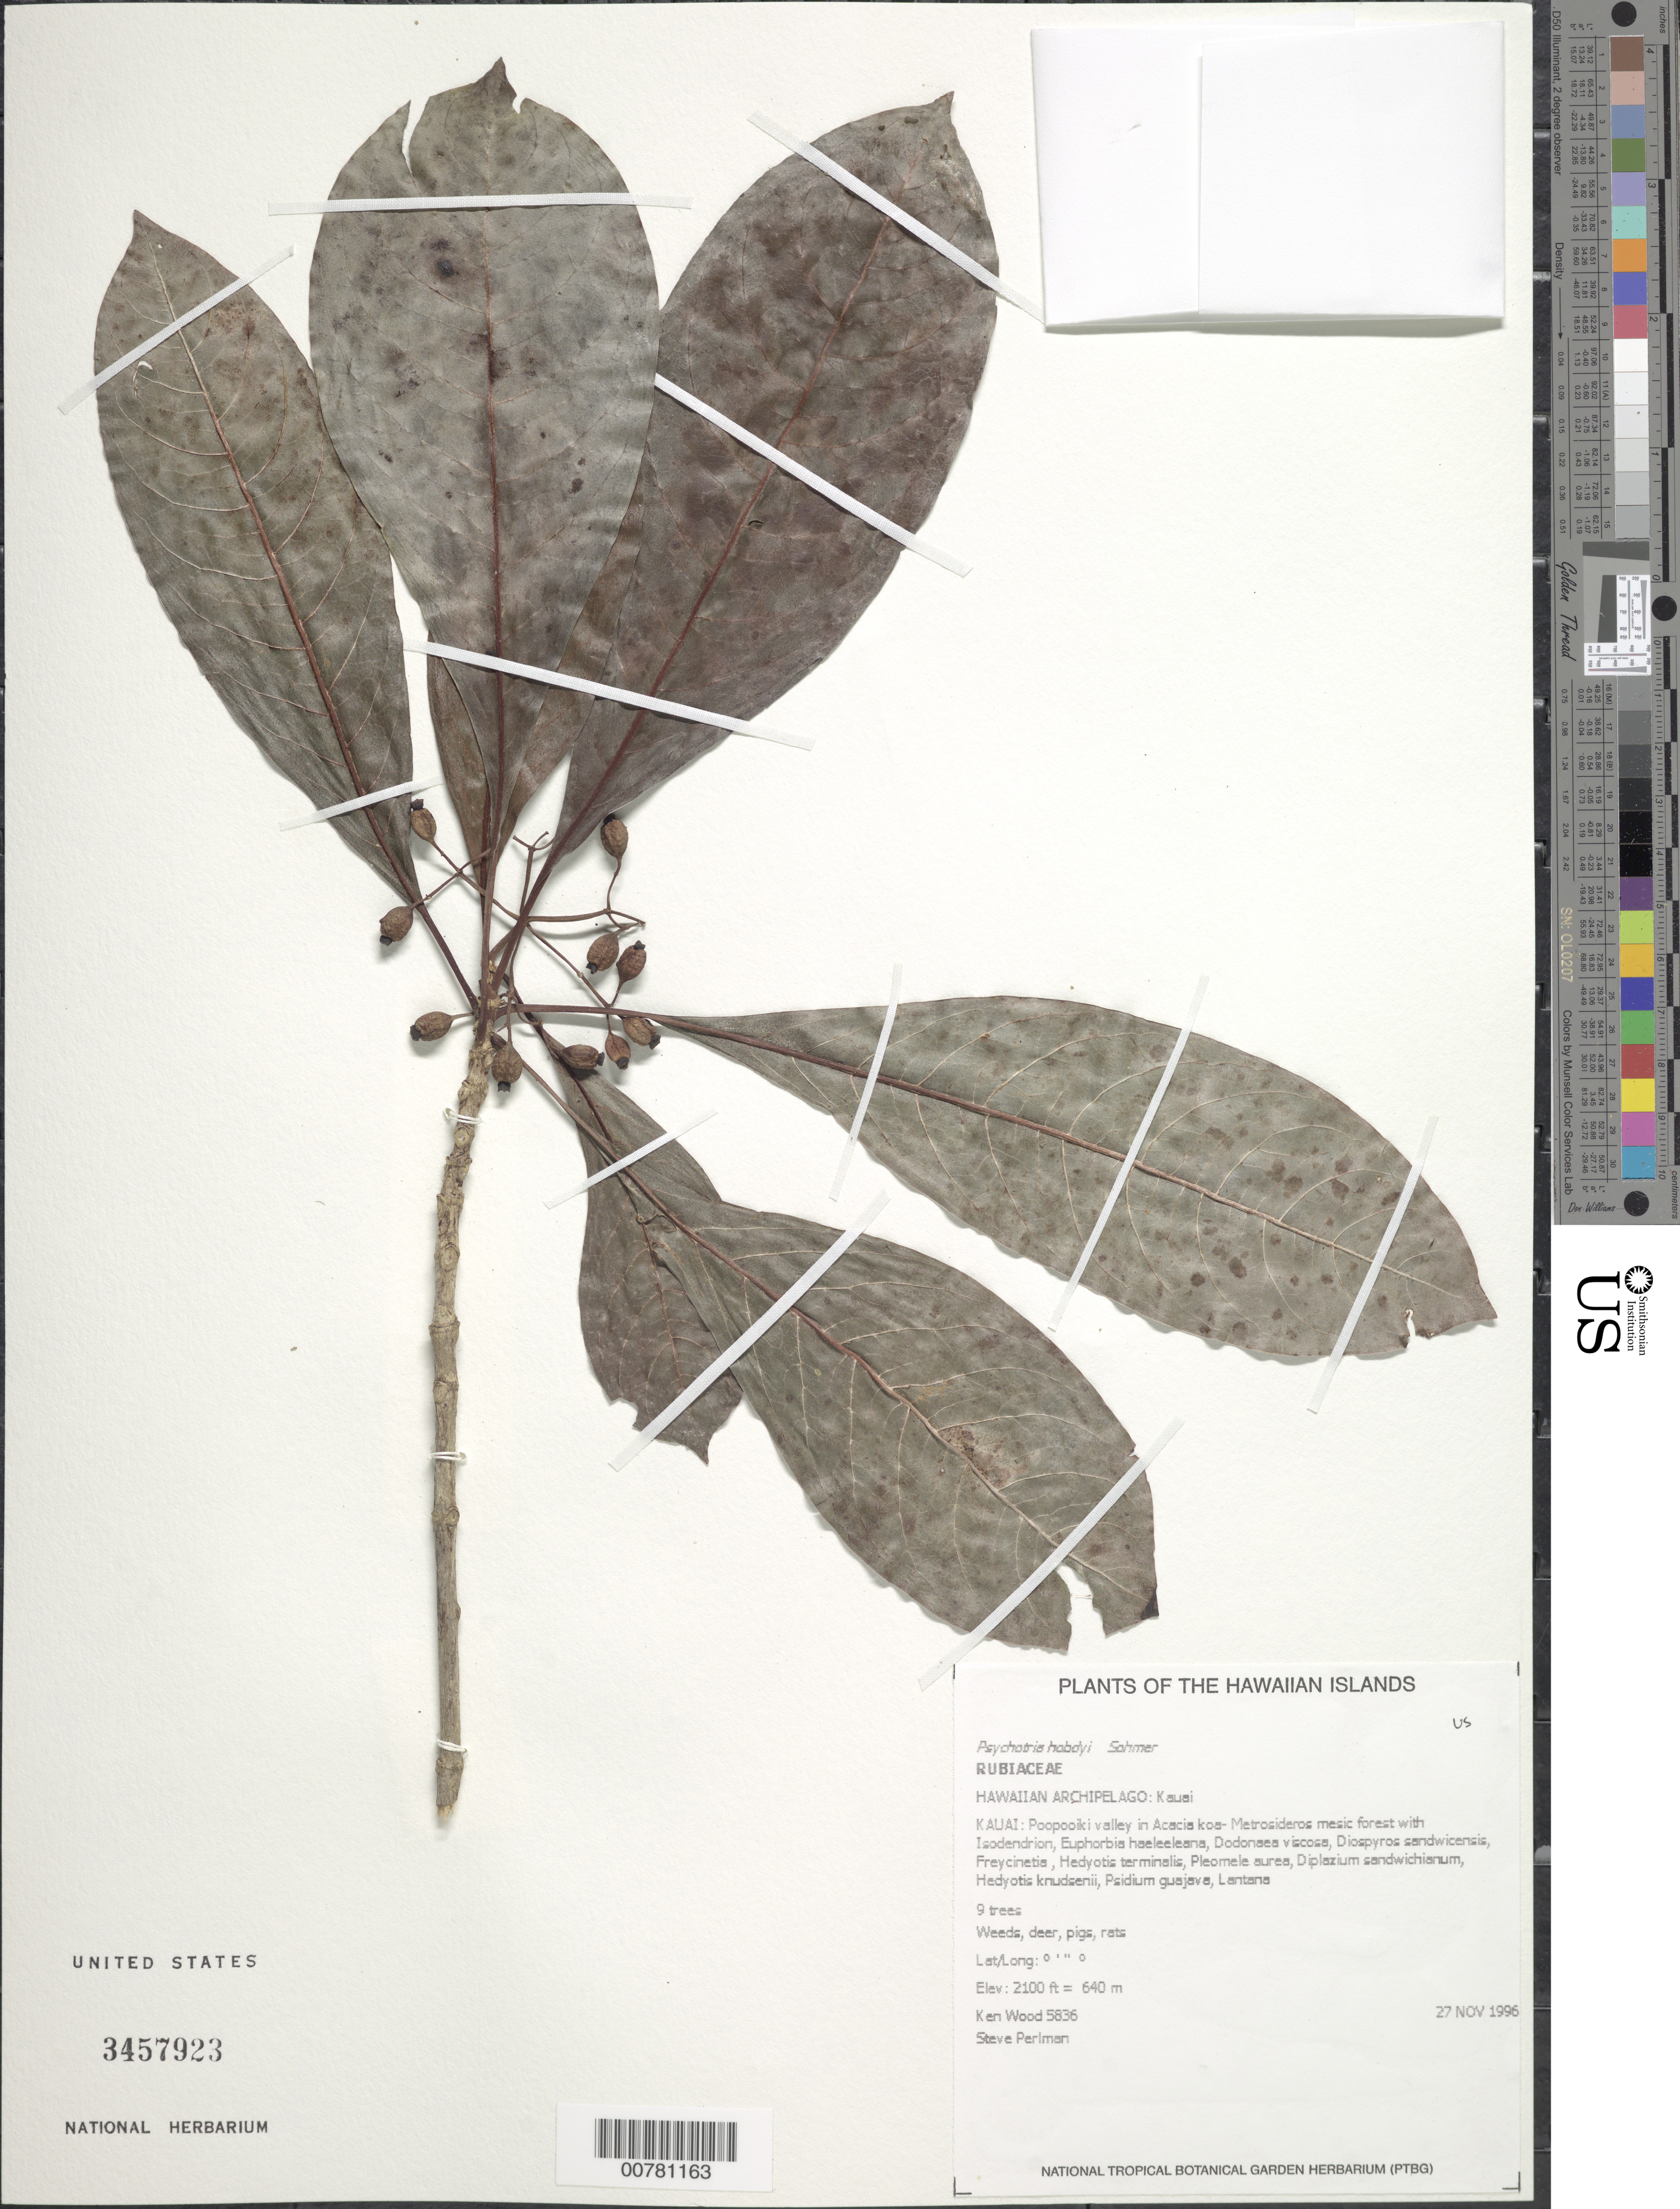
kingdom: Plantae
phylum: Tracheophyta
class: Magnoliopsida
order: Gentianales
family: Rubiaceae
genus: Psychotria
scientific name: Psychotria hobdyi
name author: Sohmer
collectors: K. R. Wood & S. P. Perlman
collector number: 5836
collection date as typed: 27 Nov 1996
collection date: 1996-11-27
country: United States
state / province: Hawaii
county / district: Kaui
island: Kaua'i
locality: Poopooiki valley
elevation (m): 640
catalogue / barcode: US 3457923